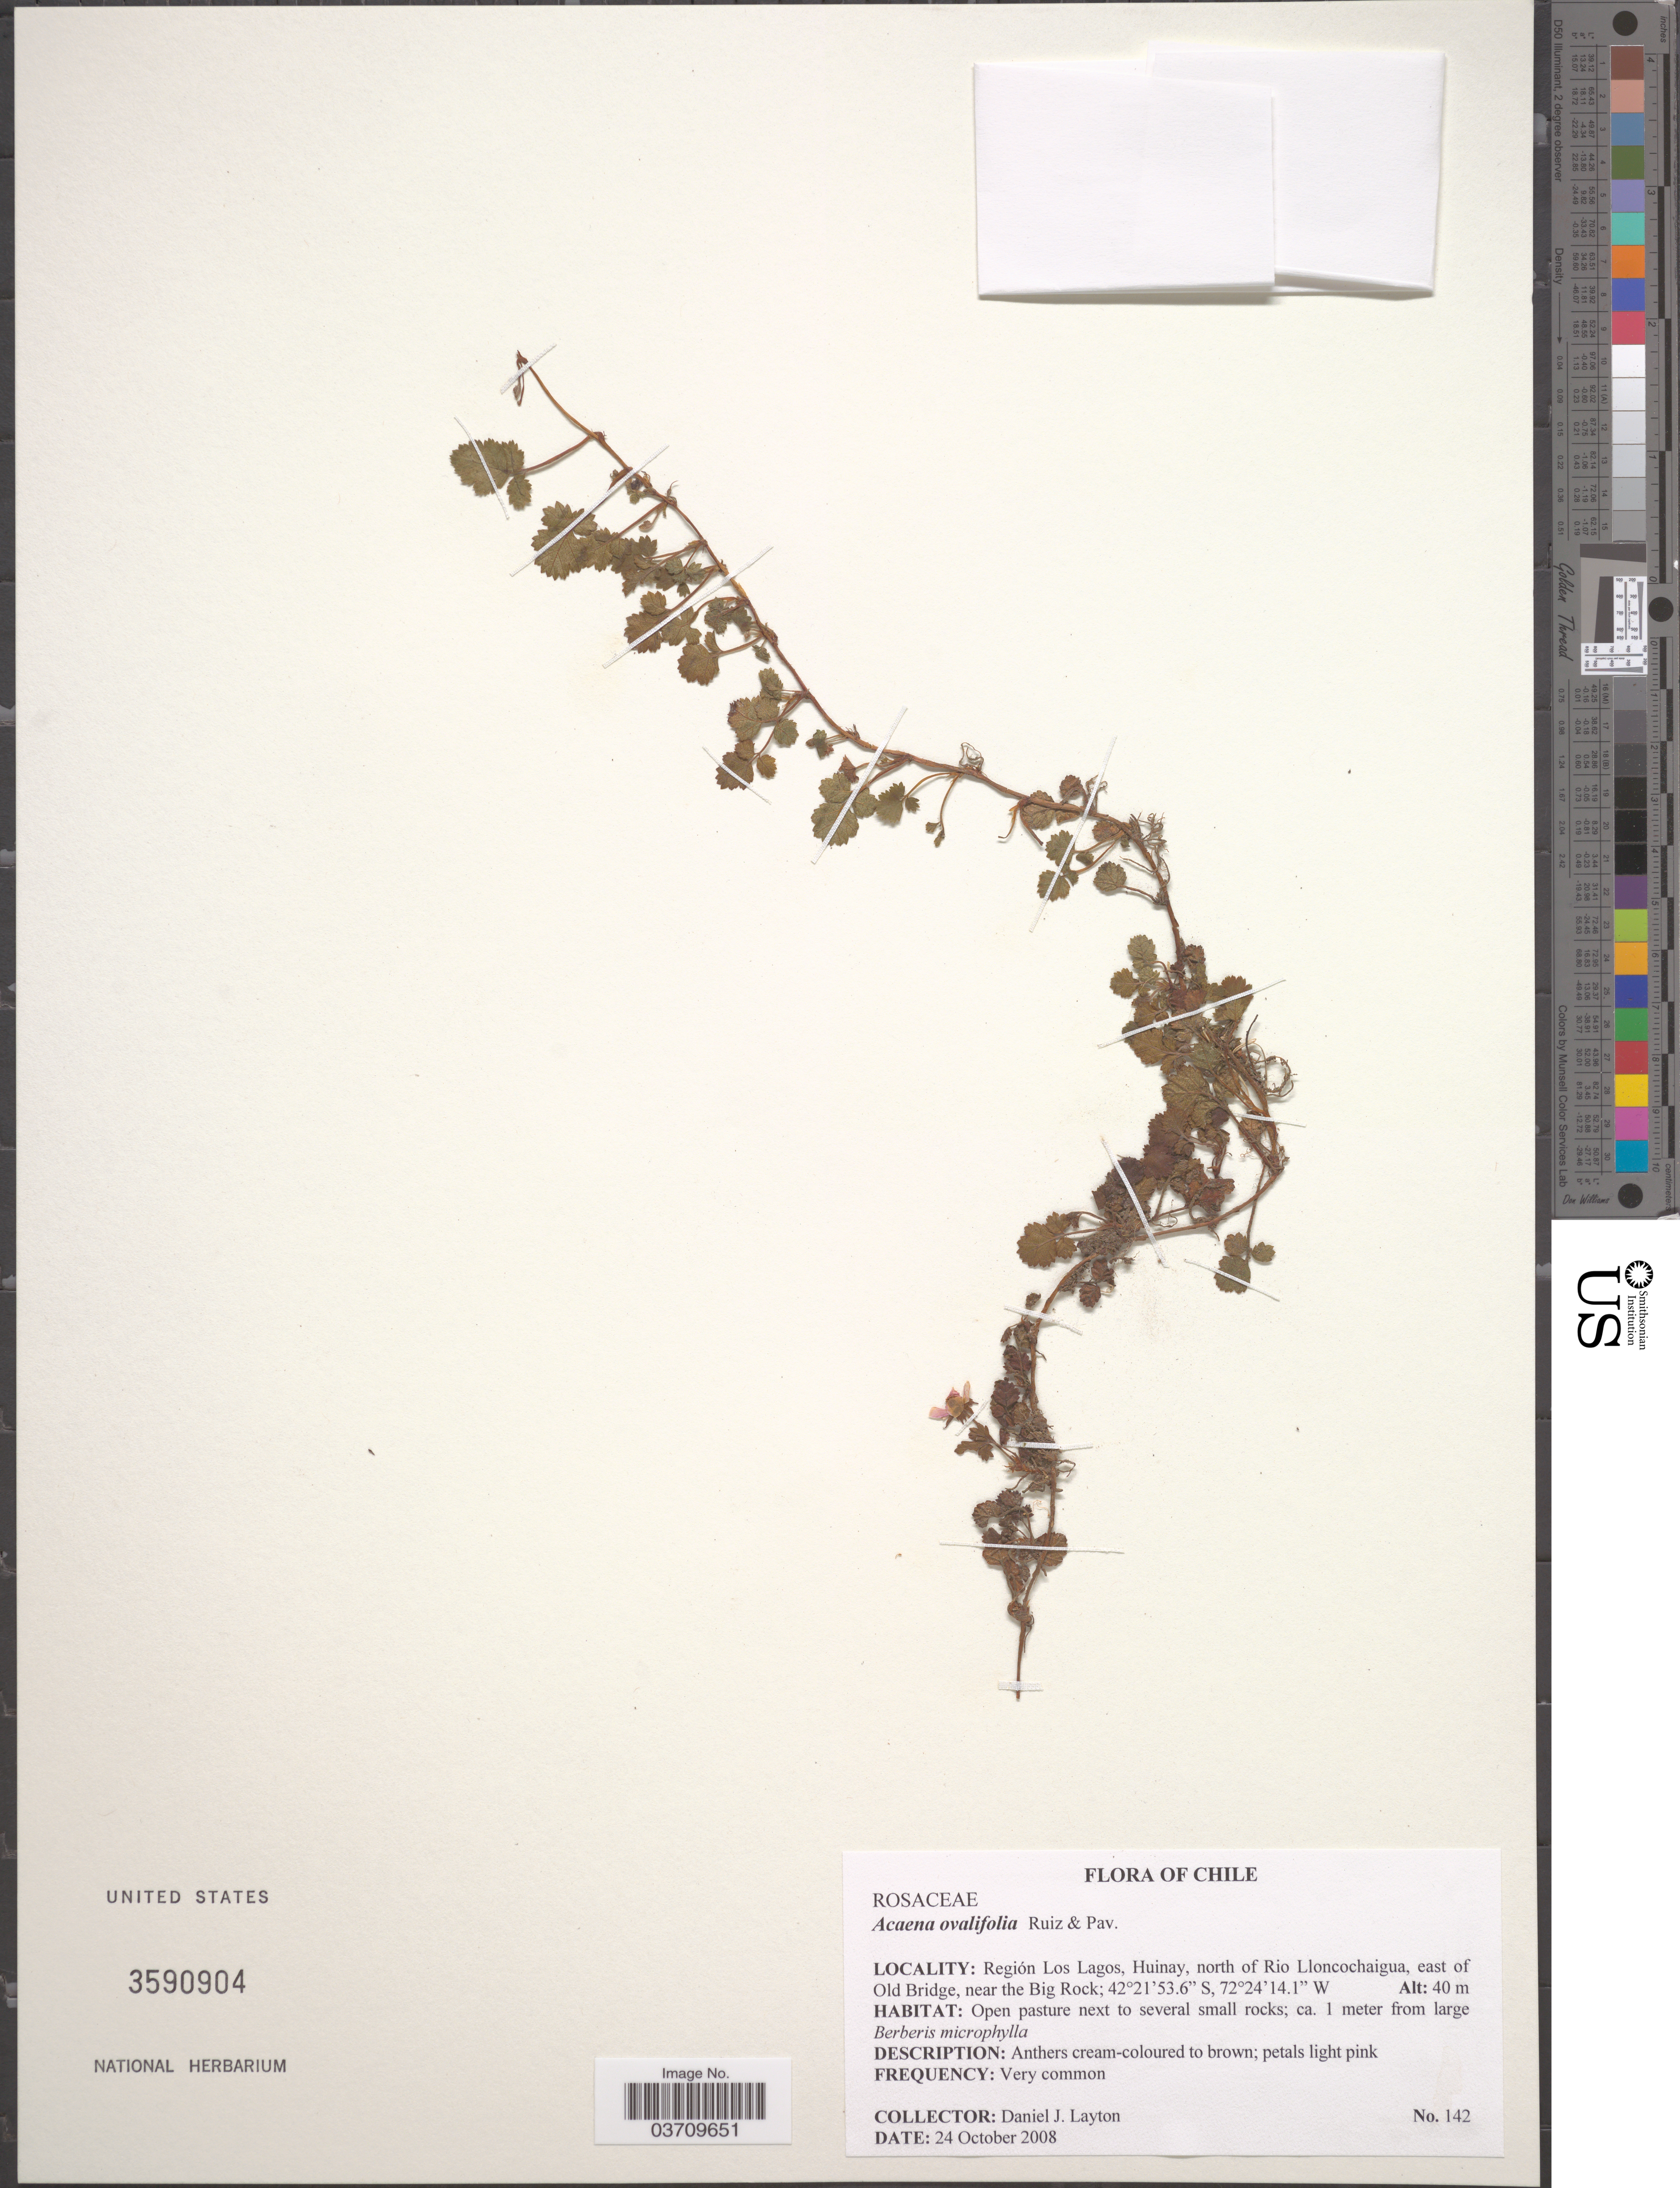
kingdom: Plantae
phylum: Tracheophyta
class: Magnoliopsida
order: Rosales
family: Rosaceae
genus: Acaena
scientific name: Acaena ovalifolia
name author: Ruiz & Pav.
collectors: D. J. Layton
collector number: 142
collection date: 2008-10-24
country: Chile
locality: Región Los Lagos, Huinay, north of Rio Lloncochaigua, east of Old Bridge, near the Big Rock.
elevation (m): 40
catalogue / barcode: US 3590904